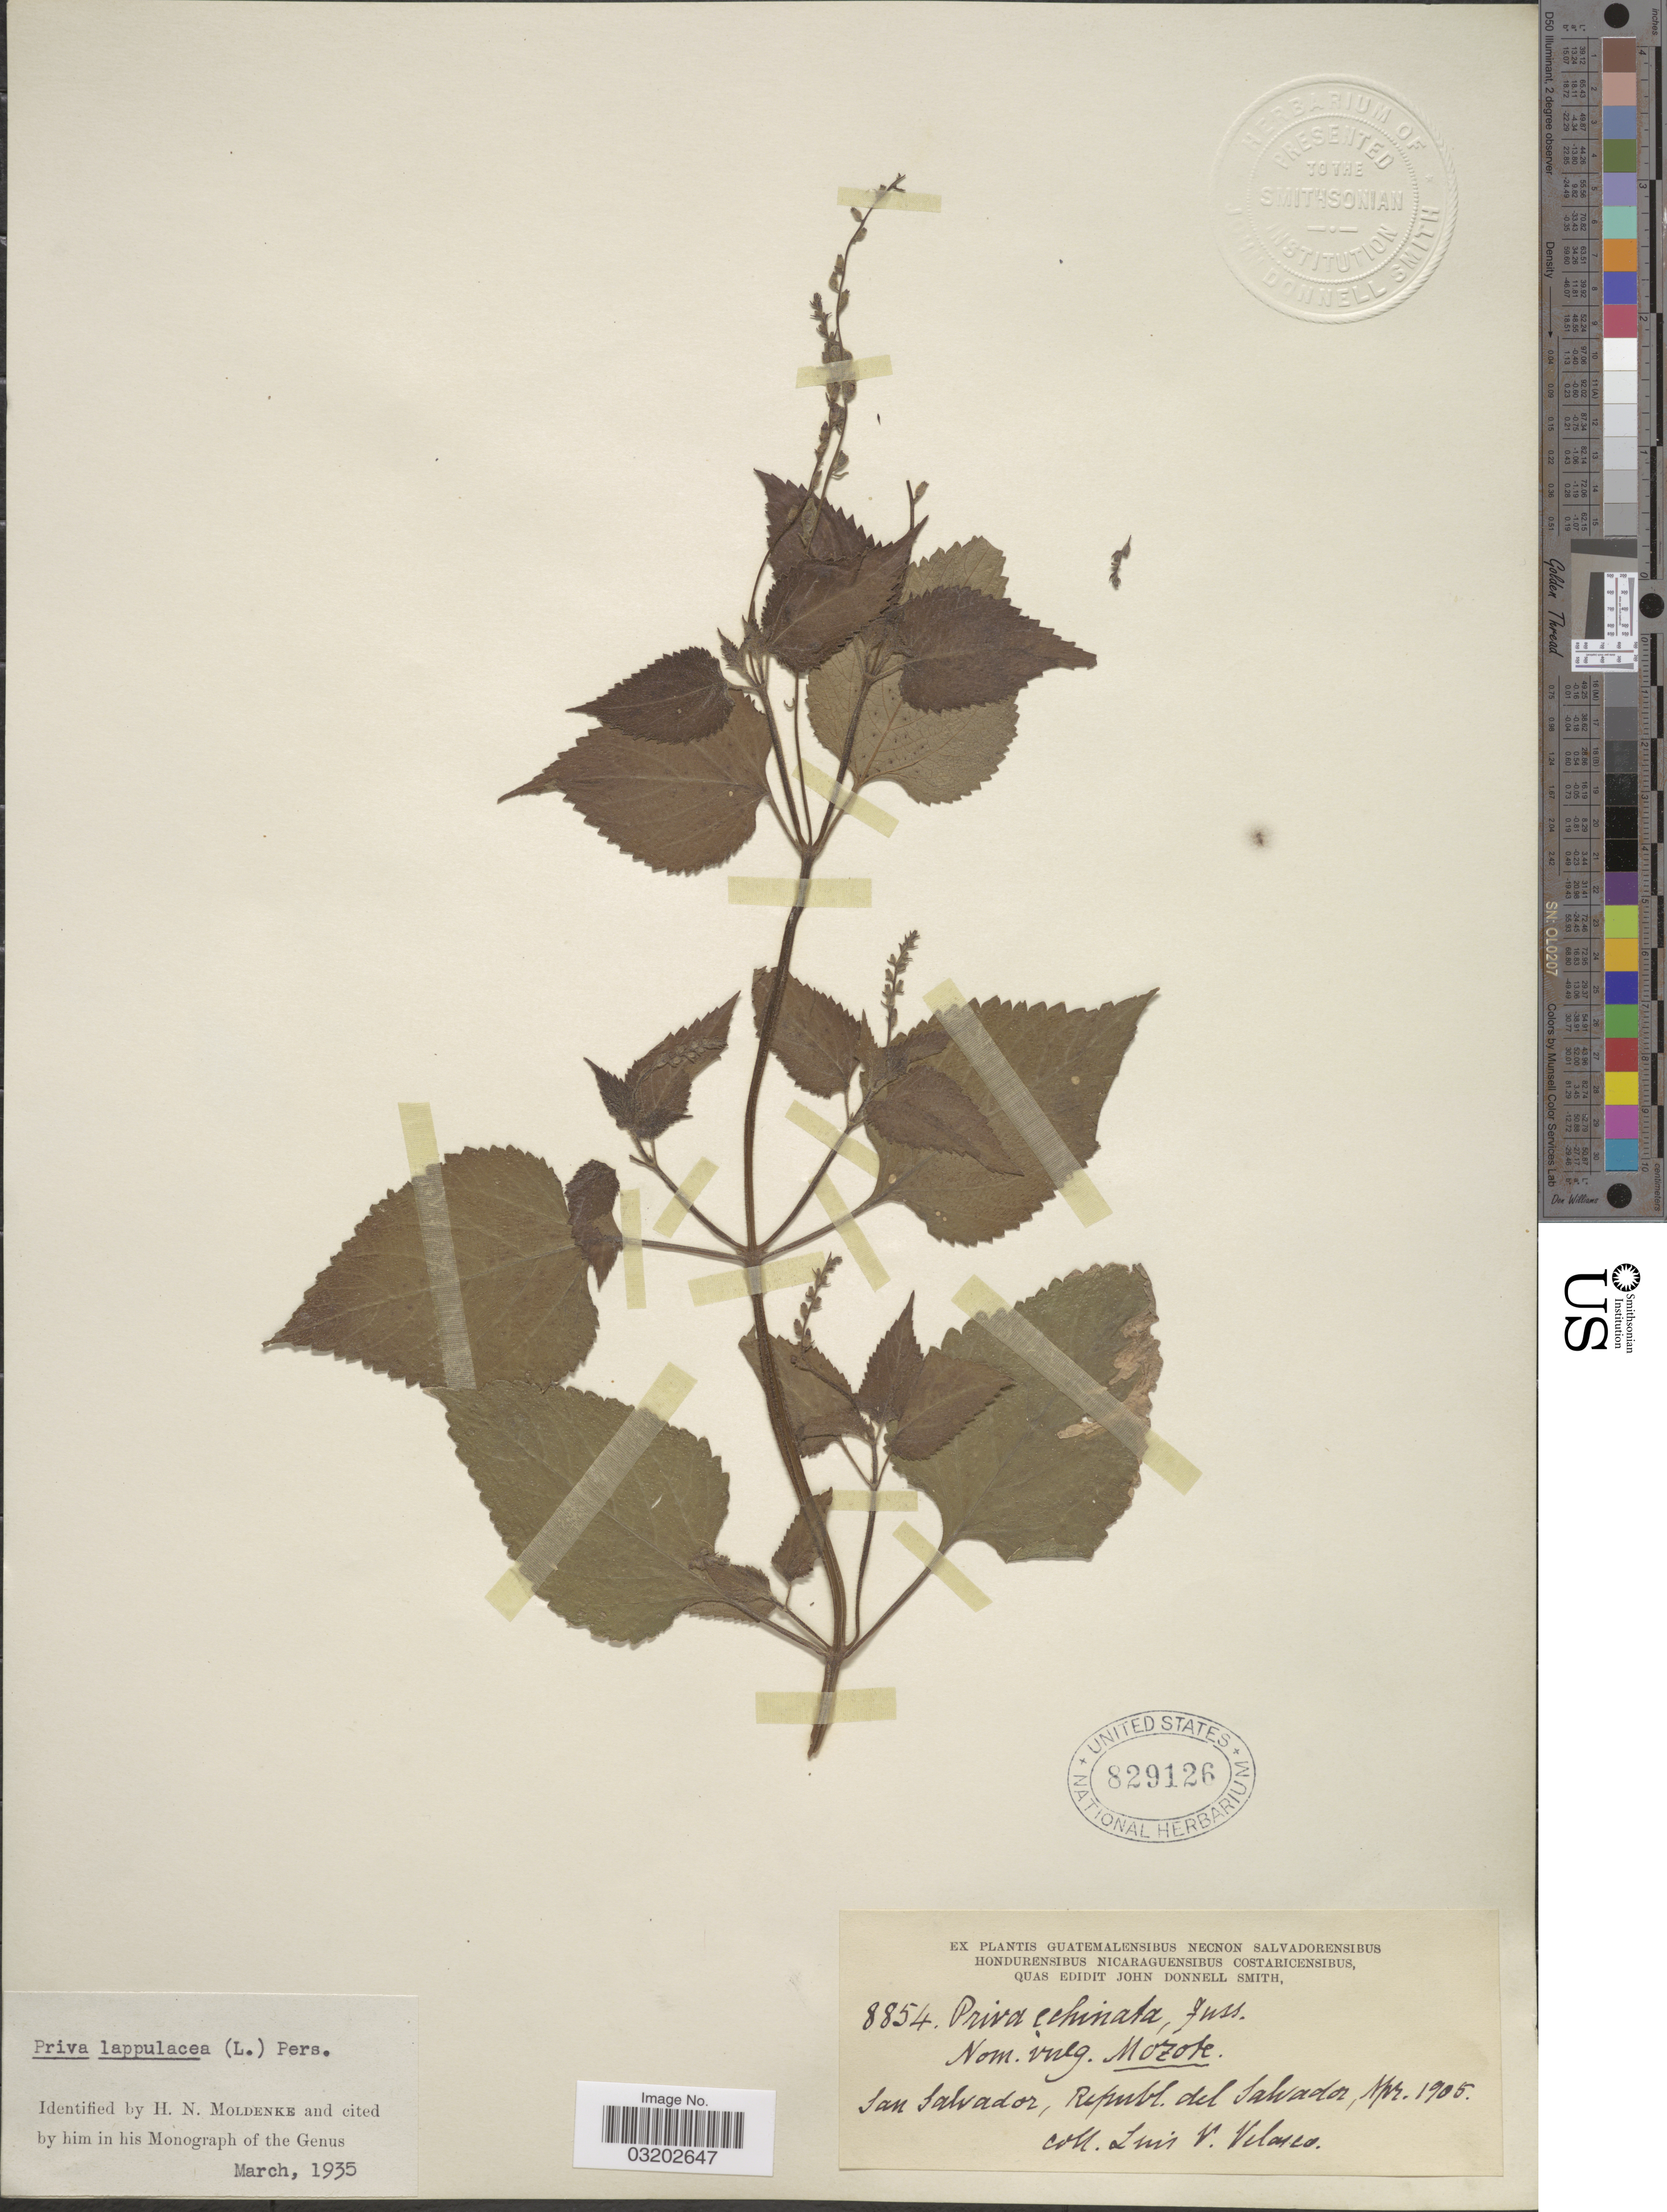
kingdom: Plantae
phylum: Tracheophyta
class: Magnoliopsida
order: Lamiales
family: Verbenaceae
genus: Priva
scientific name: Priva lappulacea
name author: (L.) Pers.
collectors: L. Velasco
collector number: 8854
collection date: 1905-04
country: El Salvador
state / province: San Salvador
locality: San Salvador, Republ. del Salvador.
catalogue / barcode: US 829126